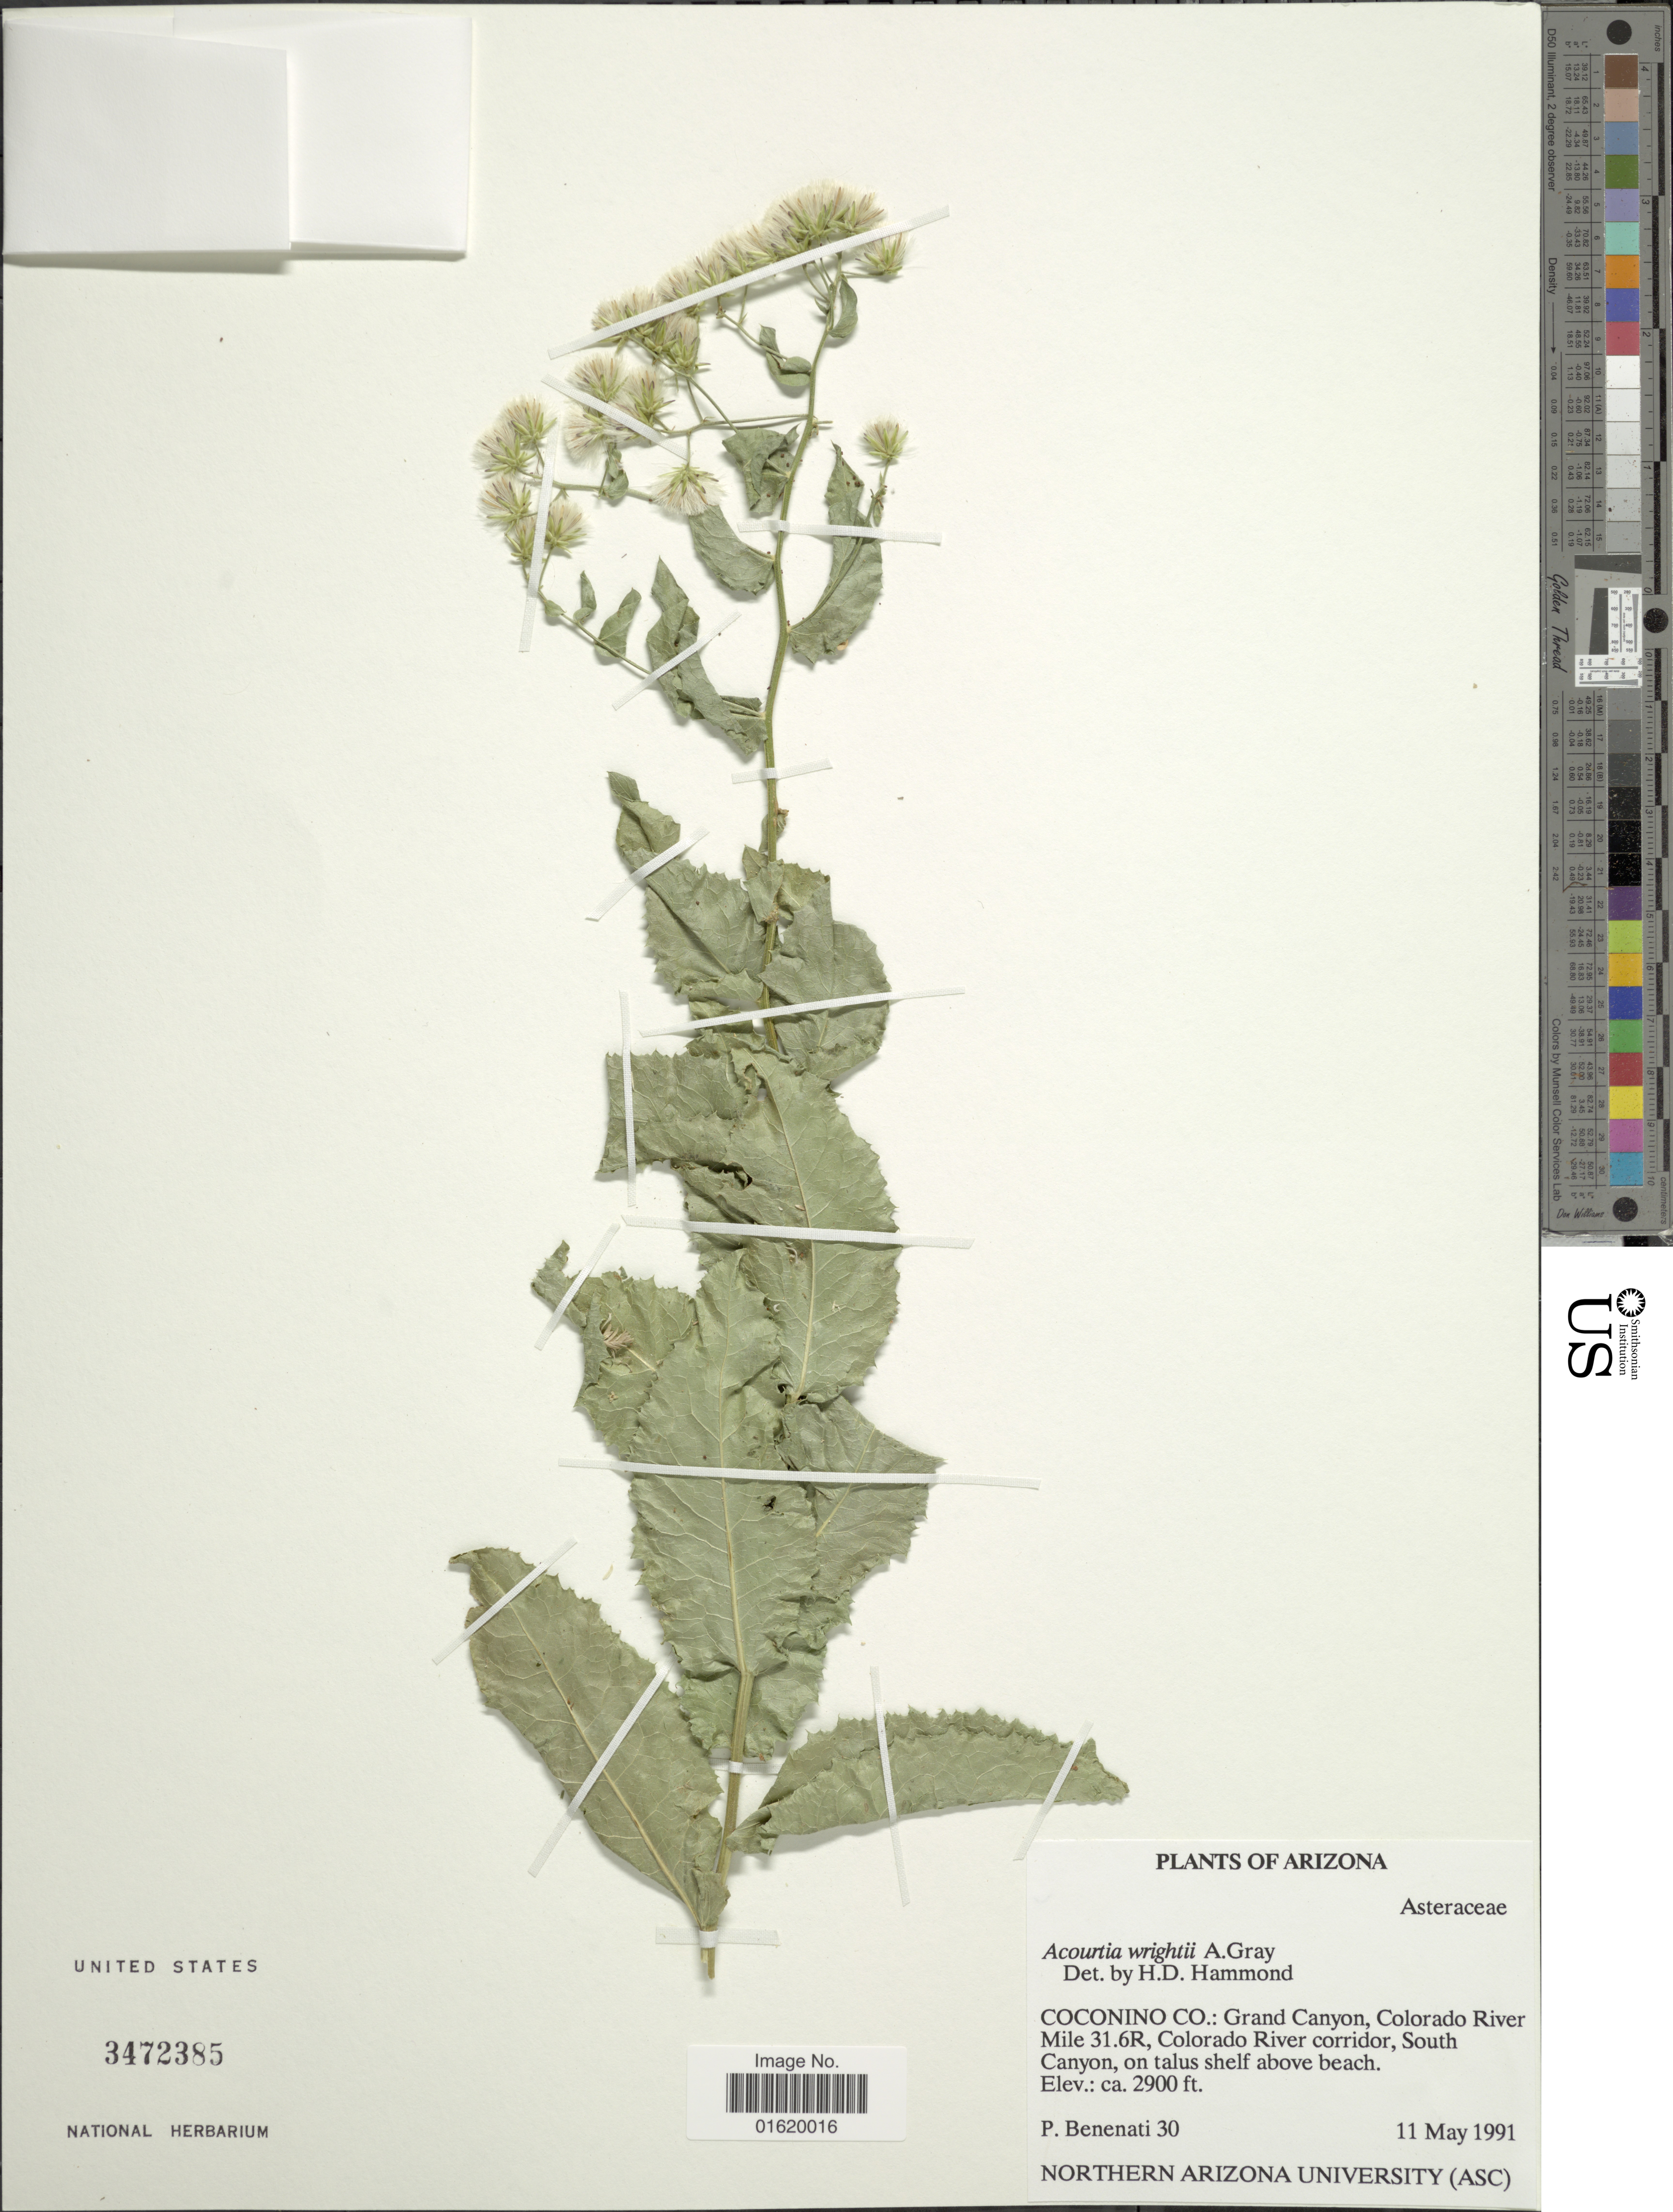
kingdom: Plantae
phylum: Tracheophyta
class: Magnoliopsida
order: Asterales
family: Asteraceae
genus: Acourtia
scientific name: Acourtia wrightii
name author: (A. Gray) Reveal & R.M. King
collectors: P. Benenati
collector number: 30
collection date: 1991-05-11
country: United States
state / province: Arizona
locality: Coconino Co.: Grand Canyon, Colorado River Mile 31.6R, Colorado River corridor, South Canyon, on talus shelf above beach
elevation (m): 884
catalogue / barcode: US 3472385